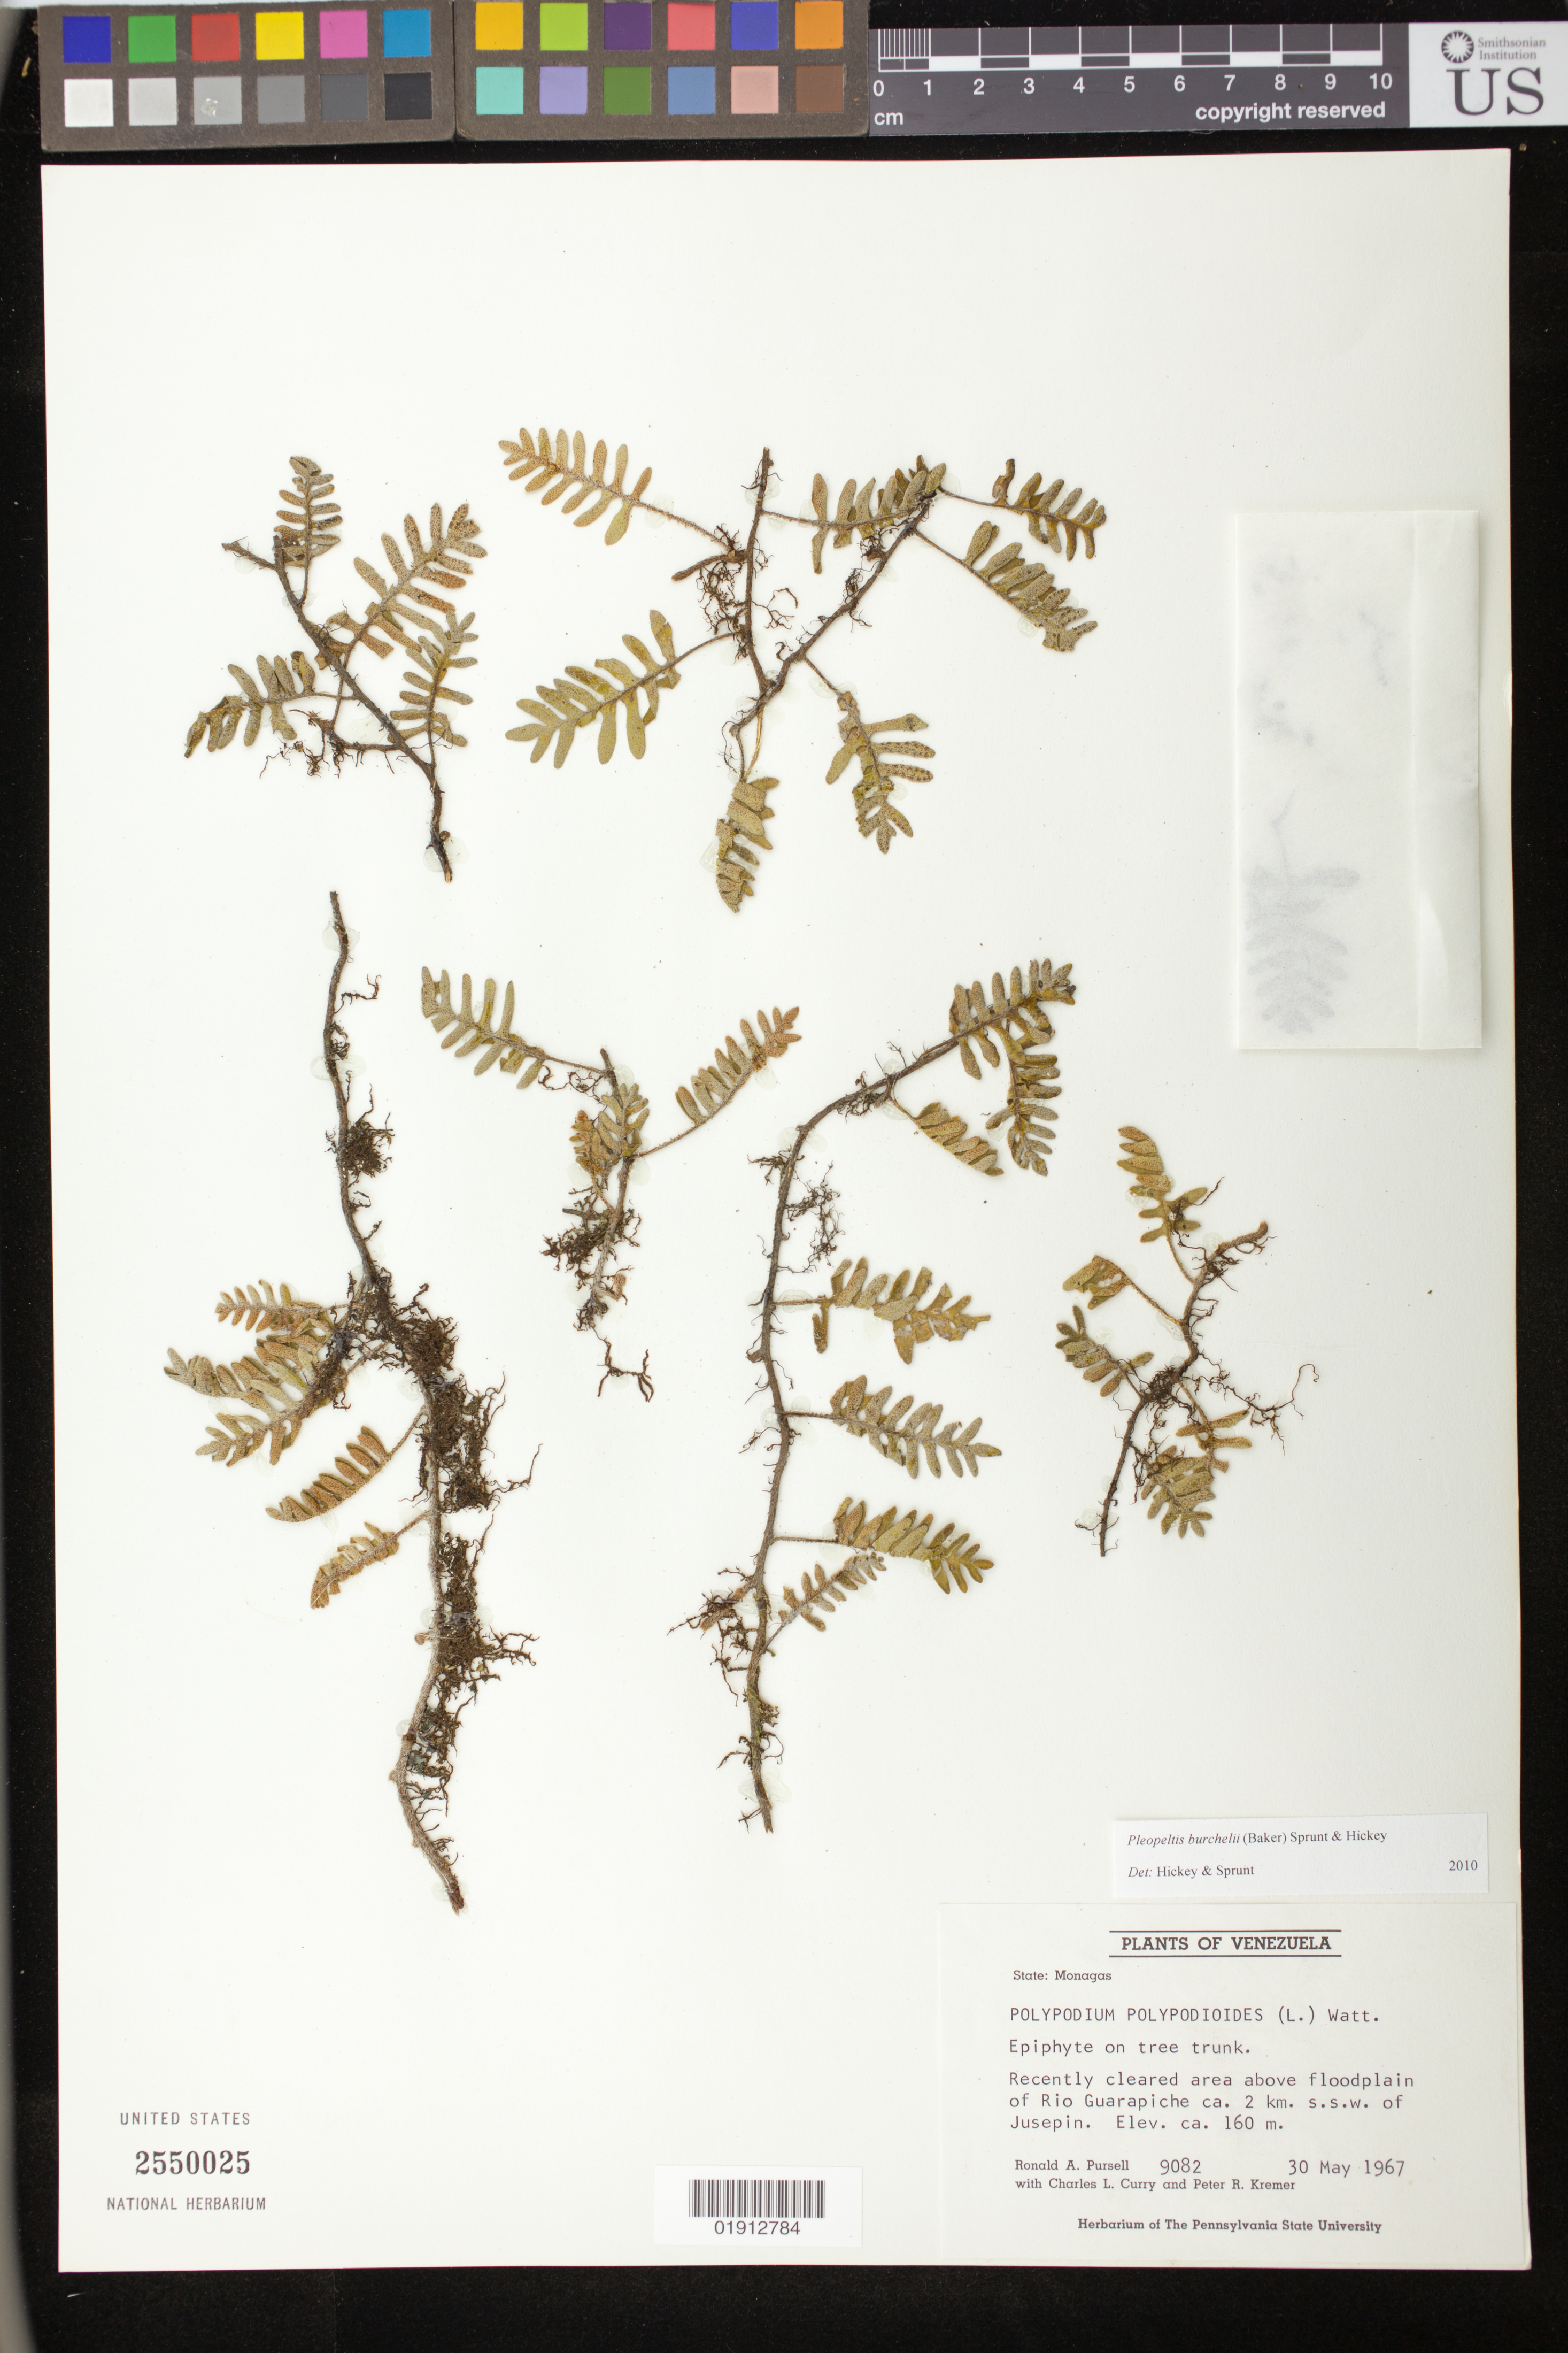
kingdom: Plantae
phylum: Tracheophyta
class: Polypodiopsida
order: Polypodiales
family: Polypodiaceae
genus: Pleopeltis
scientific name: Pleopeltis burchellii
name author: (Baker) Sprunt & Hickey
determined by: Hickey, R. J.; Sprunt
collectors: R. A. Pursell, C. L. Curry & P. R. Kremer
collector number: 9082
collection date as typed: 30 May 1967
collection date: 1967-05-30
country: Venezuela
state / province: Monagas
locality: Recently cleared area above floodplain of Rio Guarapiche ca. 2 km. s.s.w. of Jusepin.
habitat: Recently cleared area above floodplain.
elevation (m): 160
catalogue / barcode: US 2550025